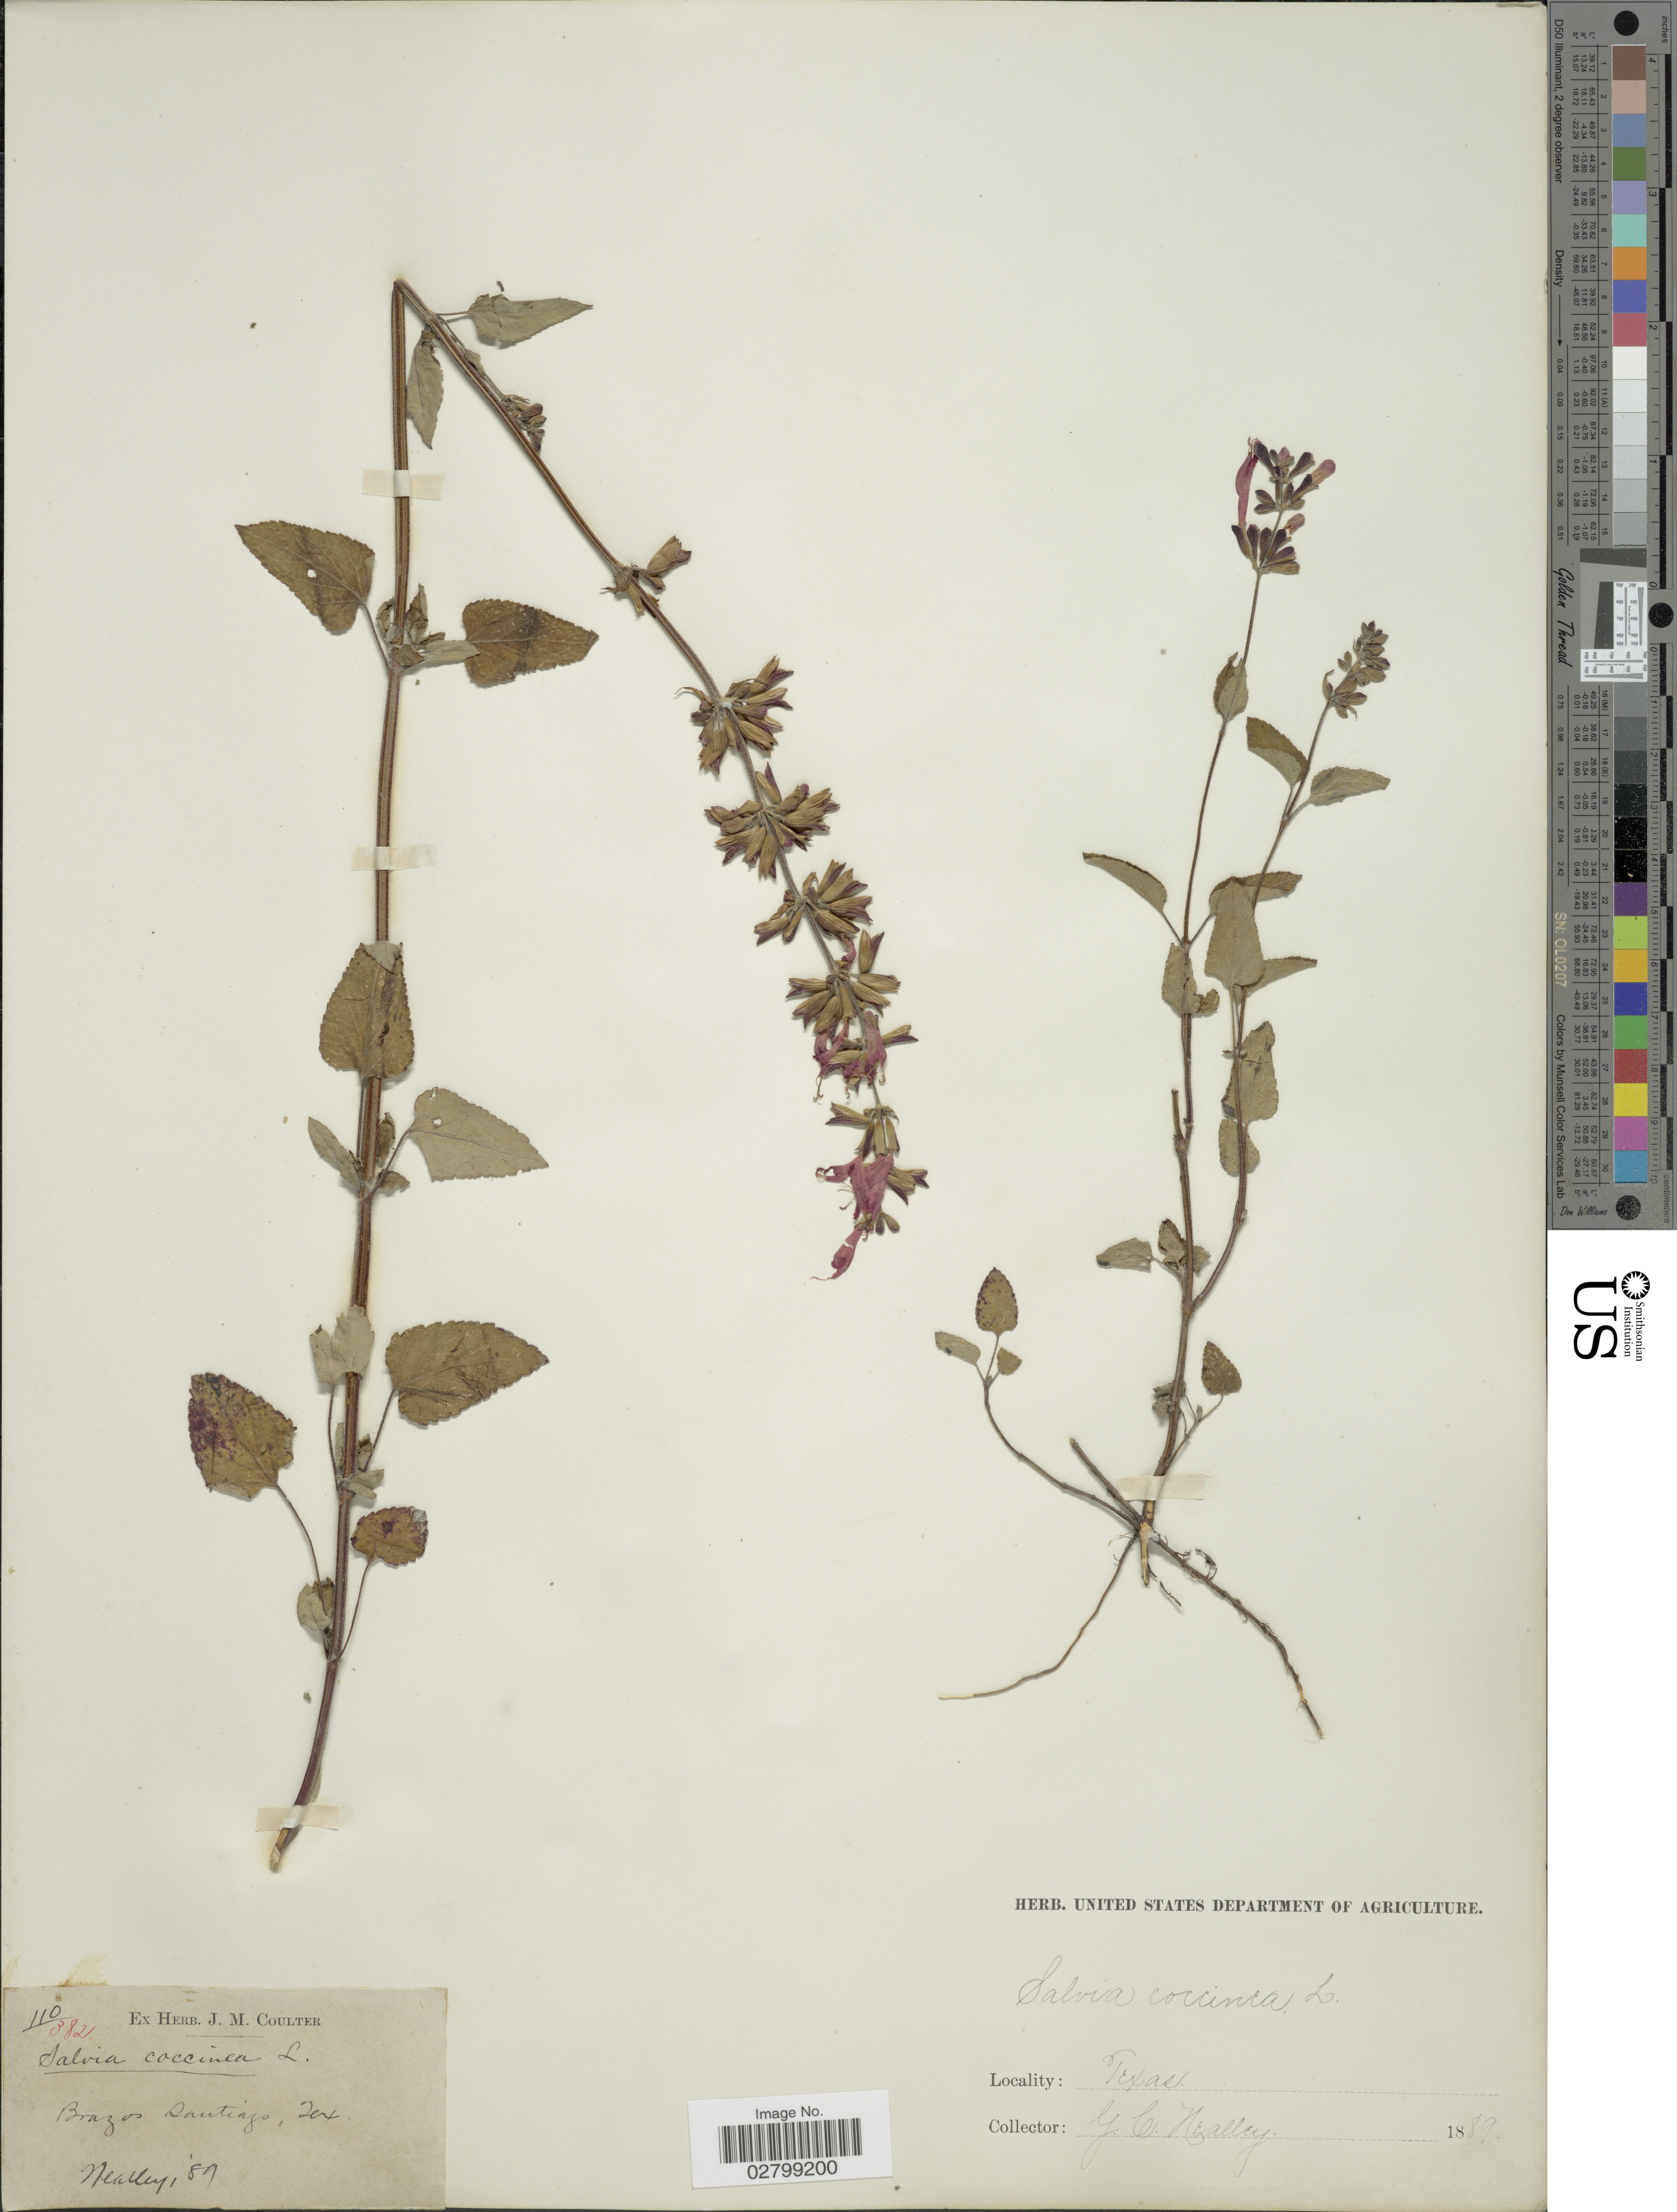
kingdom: Plantae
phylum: Tracheophyta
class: Magnoliopsida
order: Lamiales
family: Lamiaceae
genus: Salvia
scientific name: Salvia coccinea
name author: Etlinger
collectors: G. Neally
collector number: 110/382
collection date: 1889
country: United States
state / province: Texas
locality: Brazos Santiago.